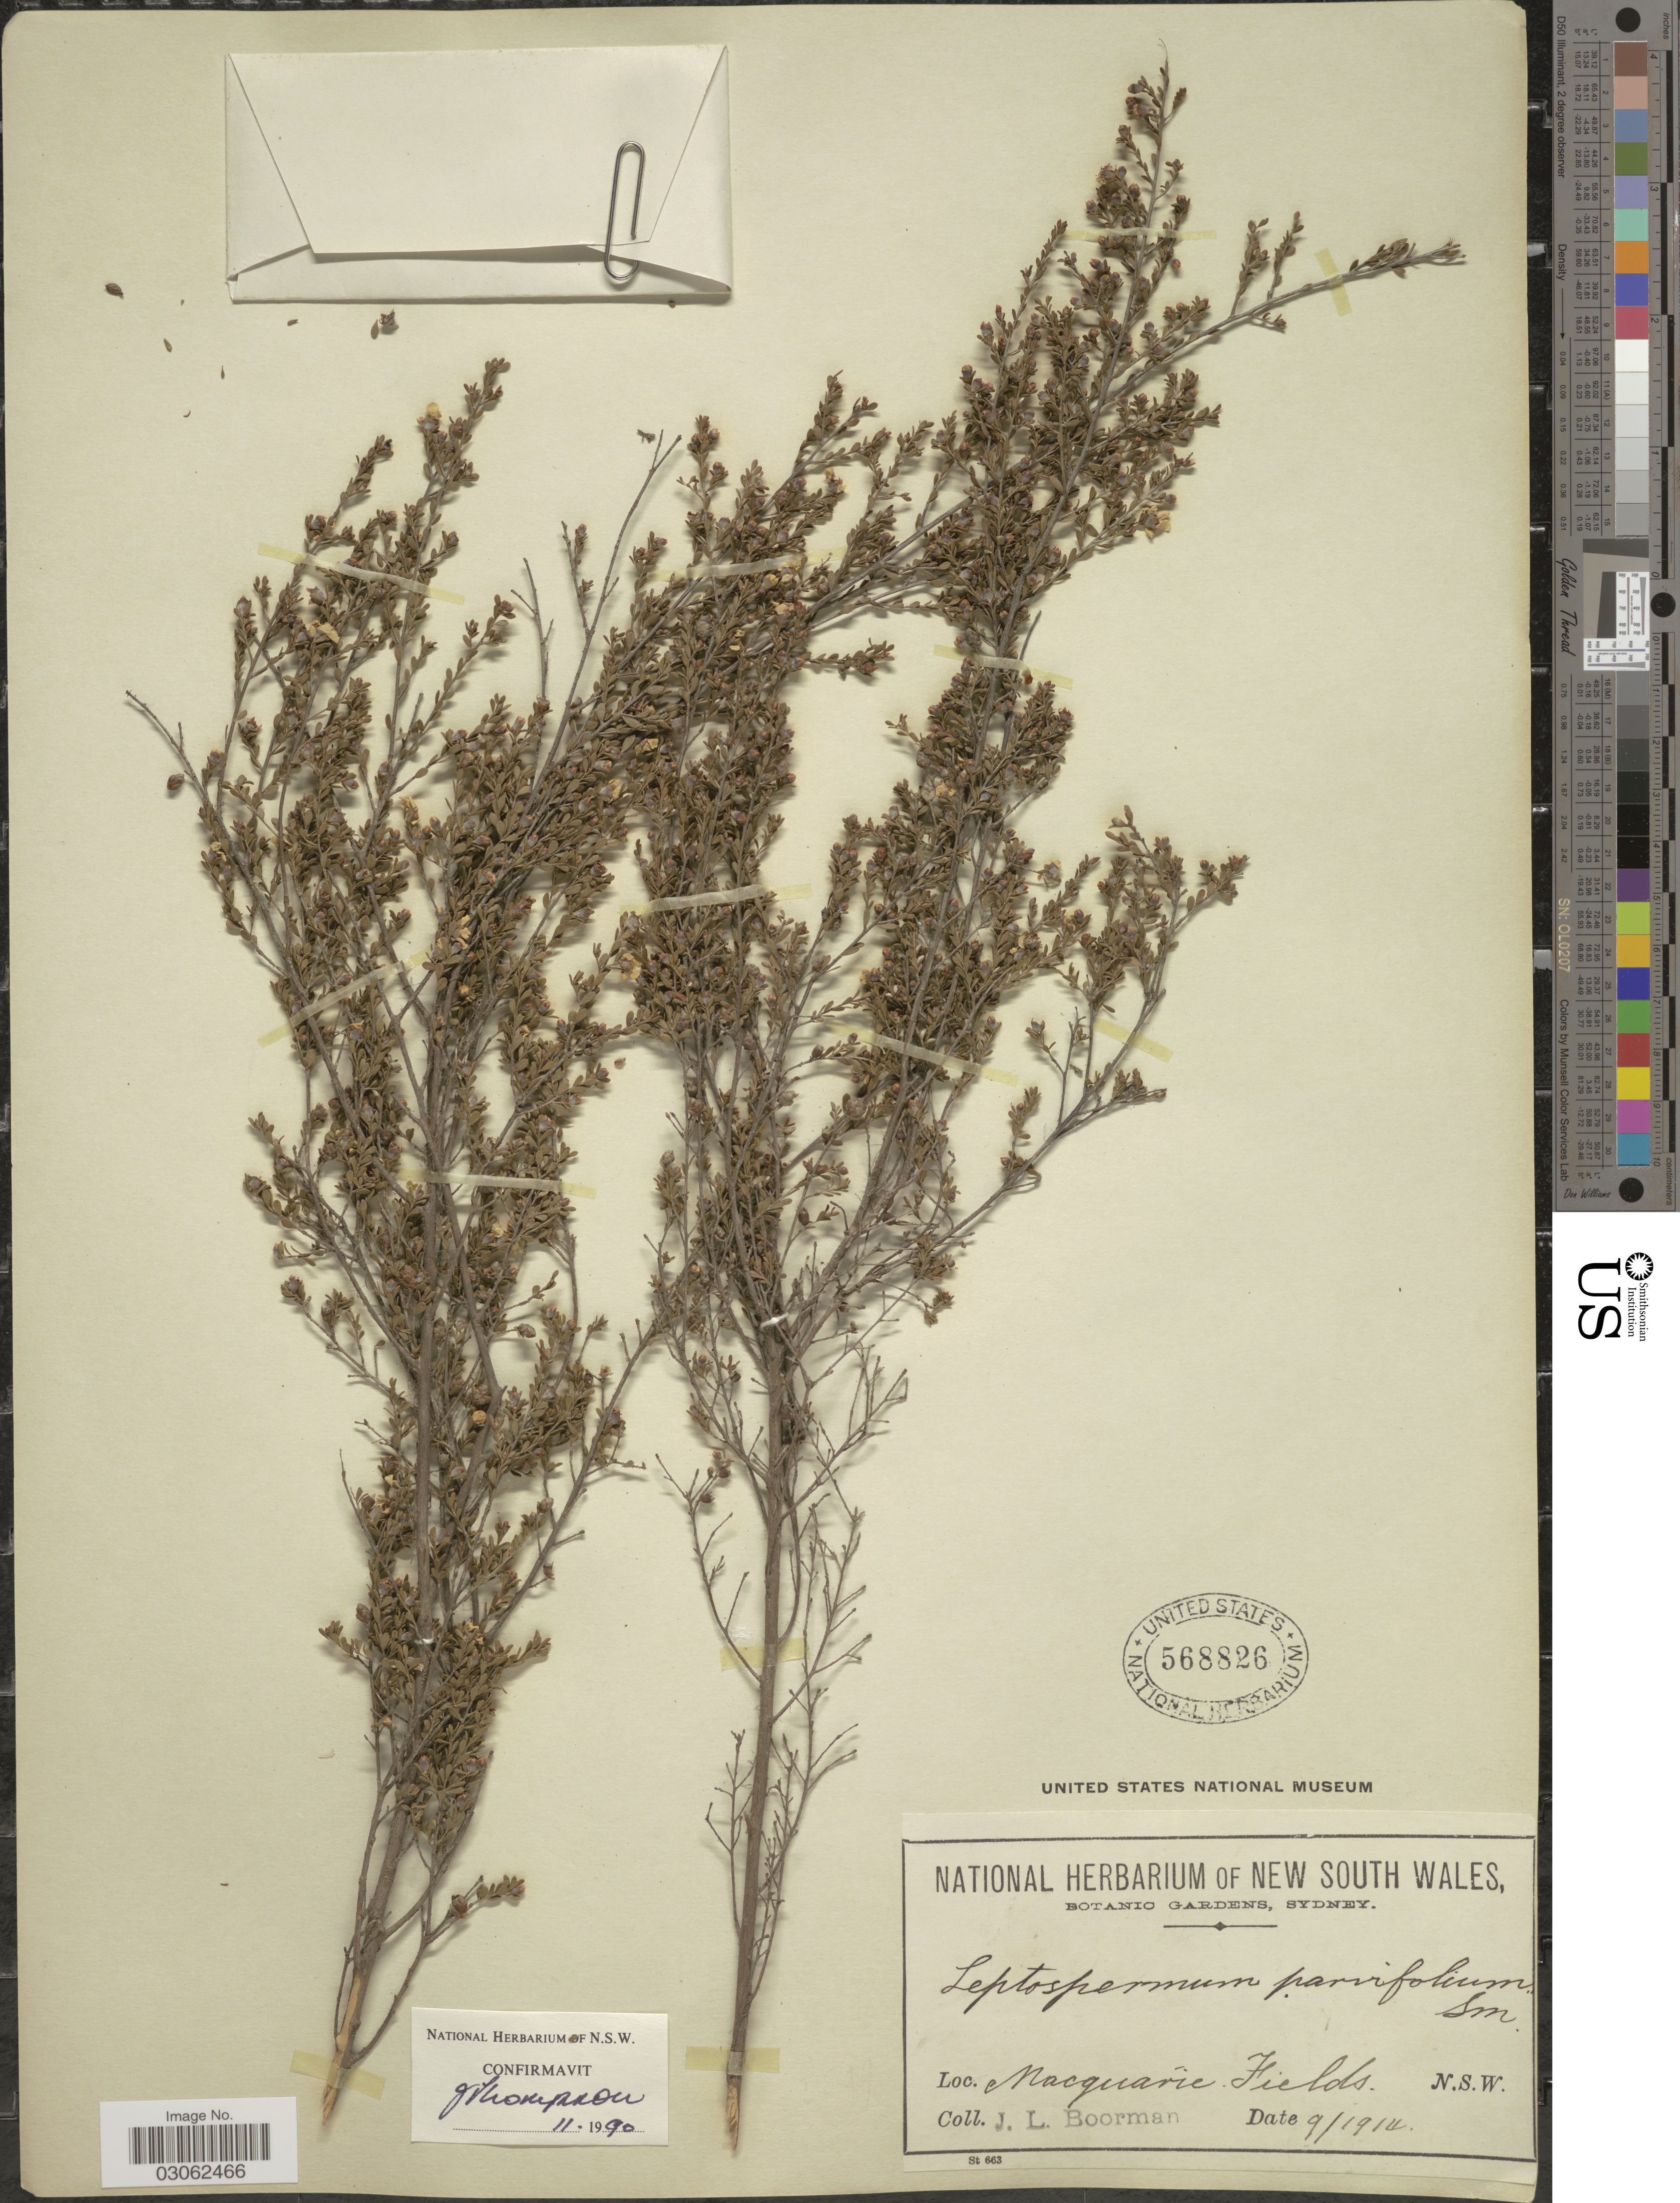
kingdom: Plantae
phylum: Tracheophyta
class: Magnoliopsida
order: Myrtales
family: Myrtaceae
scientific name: Gaudium parvifolium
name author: (Sm.) P.G. Wilson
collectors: J. Boorman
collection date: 1914-09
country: Australia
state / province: New South Wales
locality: Macquarie Fields. N.S.W.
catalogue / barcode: US 568826